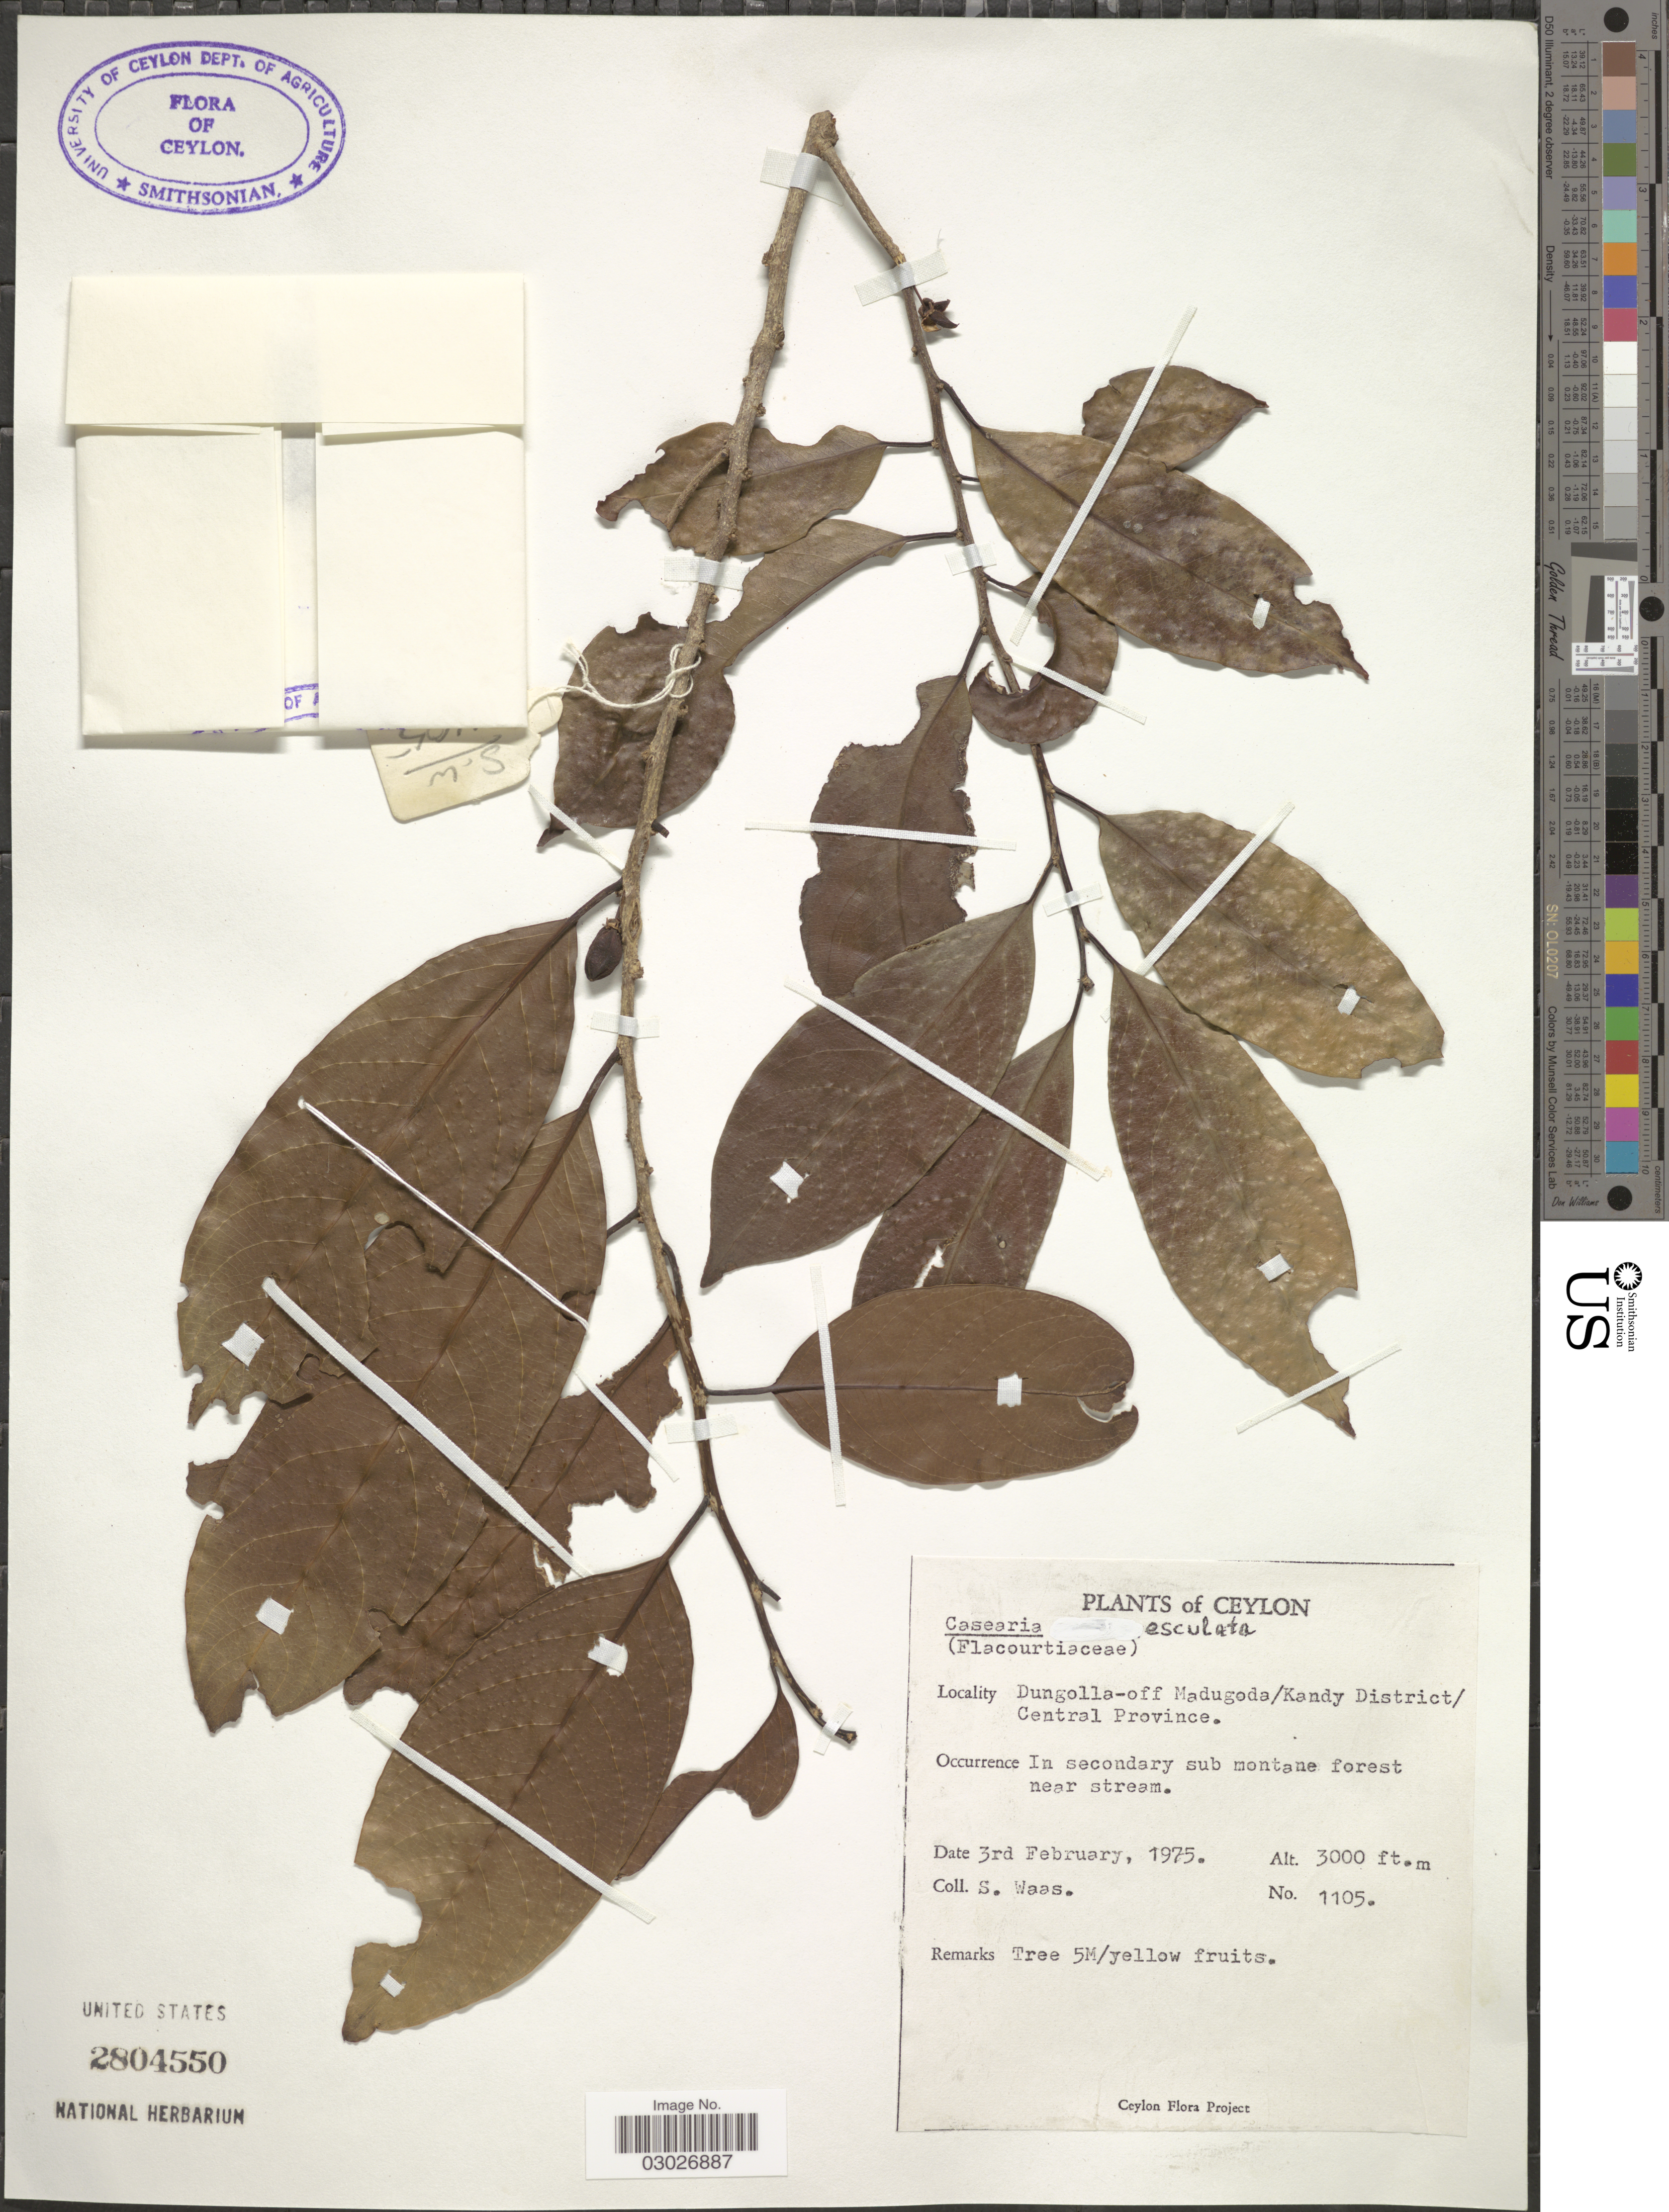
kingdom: Plantae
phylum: Tracheophyta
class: Magnoliopsida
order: Malpighiales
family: Salicaceae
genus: Casearia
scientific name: Casearia esculenta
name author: Roxb.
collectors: S. Waas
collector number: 1105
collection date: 1975-02-03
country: Sri Lanka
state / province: Central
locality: Ceylon. Dungolla-off Madugoda/Kandy District/ Central Province.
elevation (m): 914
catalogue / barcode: US 2804550